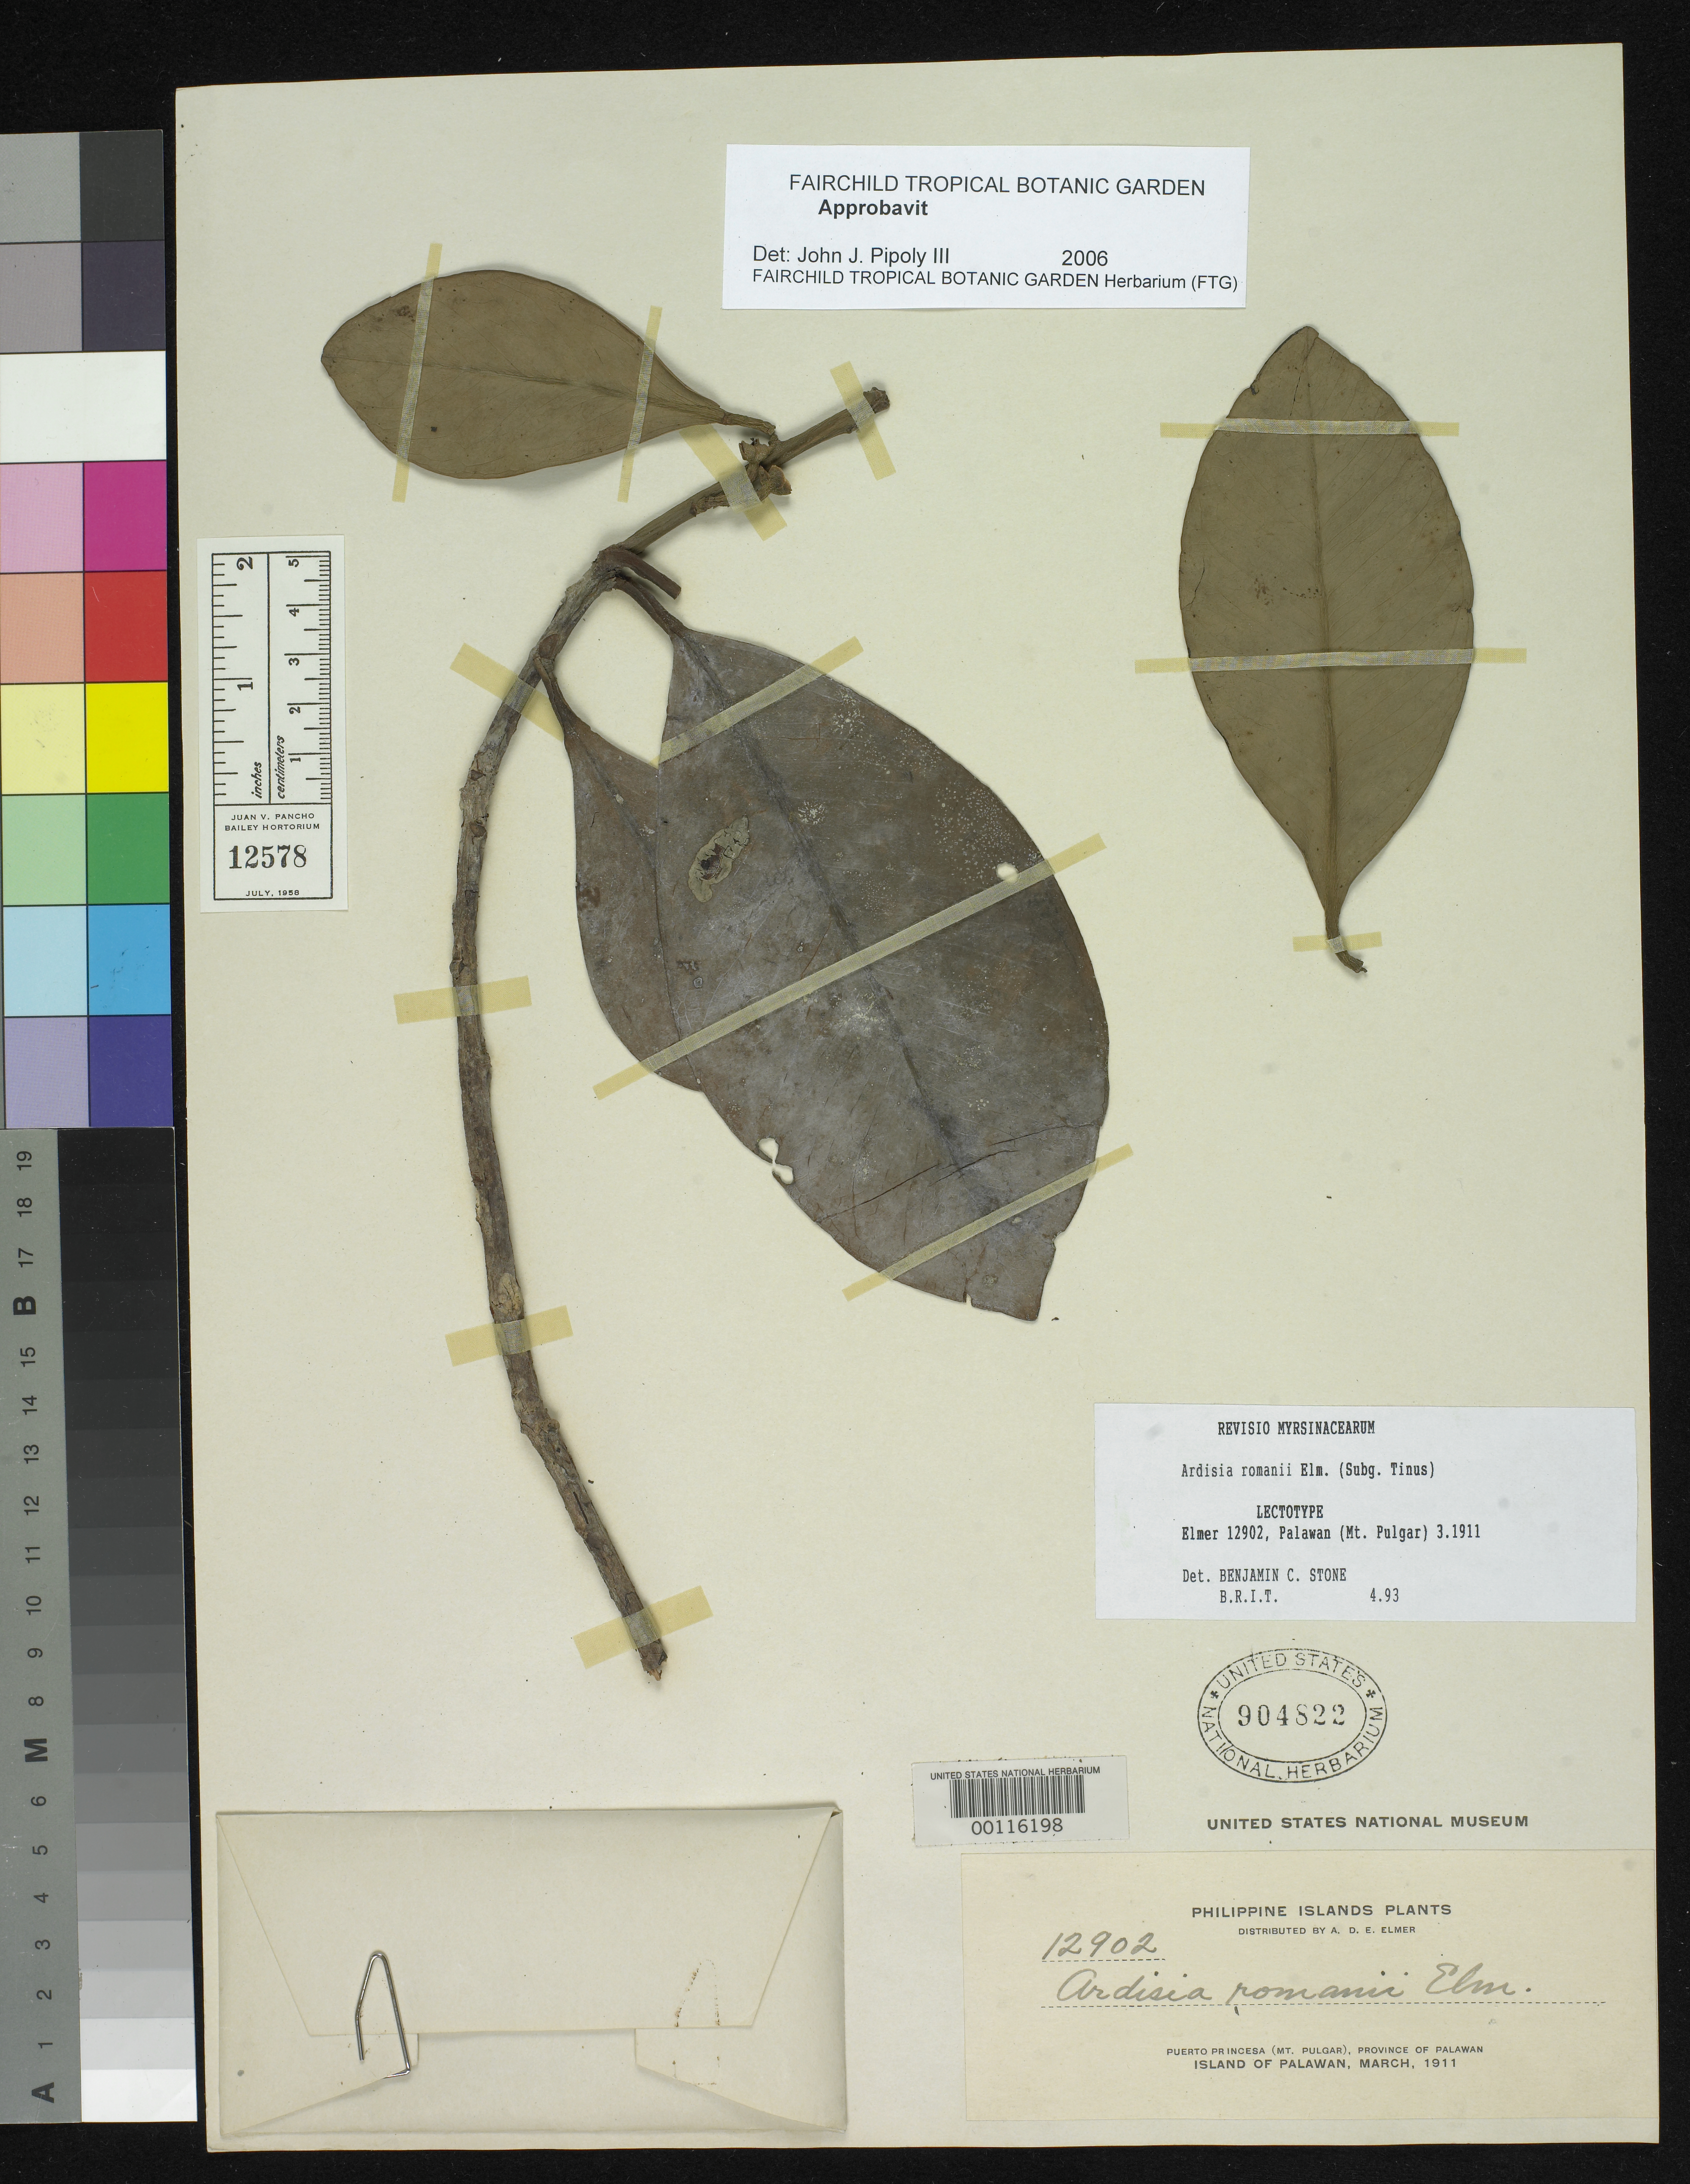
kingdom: Plantae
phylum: Tracheophyta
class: Magnoliopsida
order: Ericales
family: Primulaceae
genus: Ardisia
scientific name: Ardisia romanii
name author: Elmer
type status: Isotype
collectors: A. D. E. Elmer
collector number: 12902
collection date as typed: Mar 1911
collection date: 1911-03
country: Philippines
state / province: Mimaropa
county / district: Palawan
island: Palawan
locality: Puerto Princesa (Mt. Pulgar), Province of Palawan, Island of Palawan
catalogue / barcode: US 904822